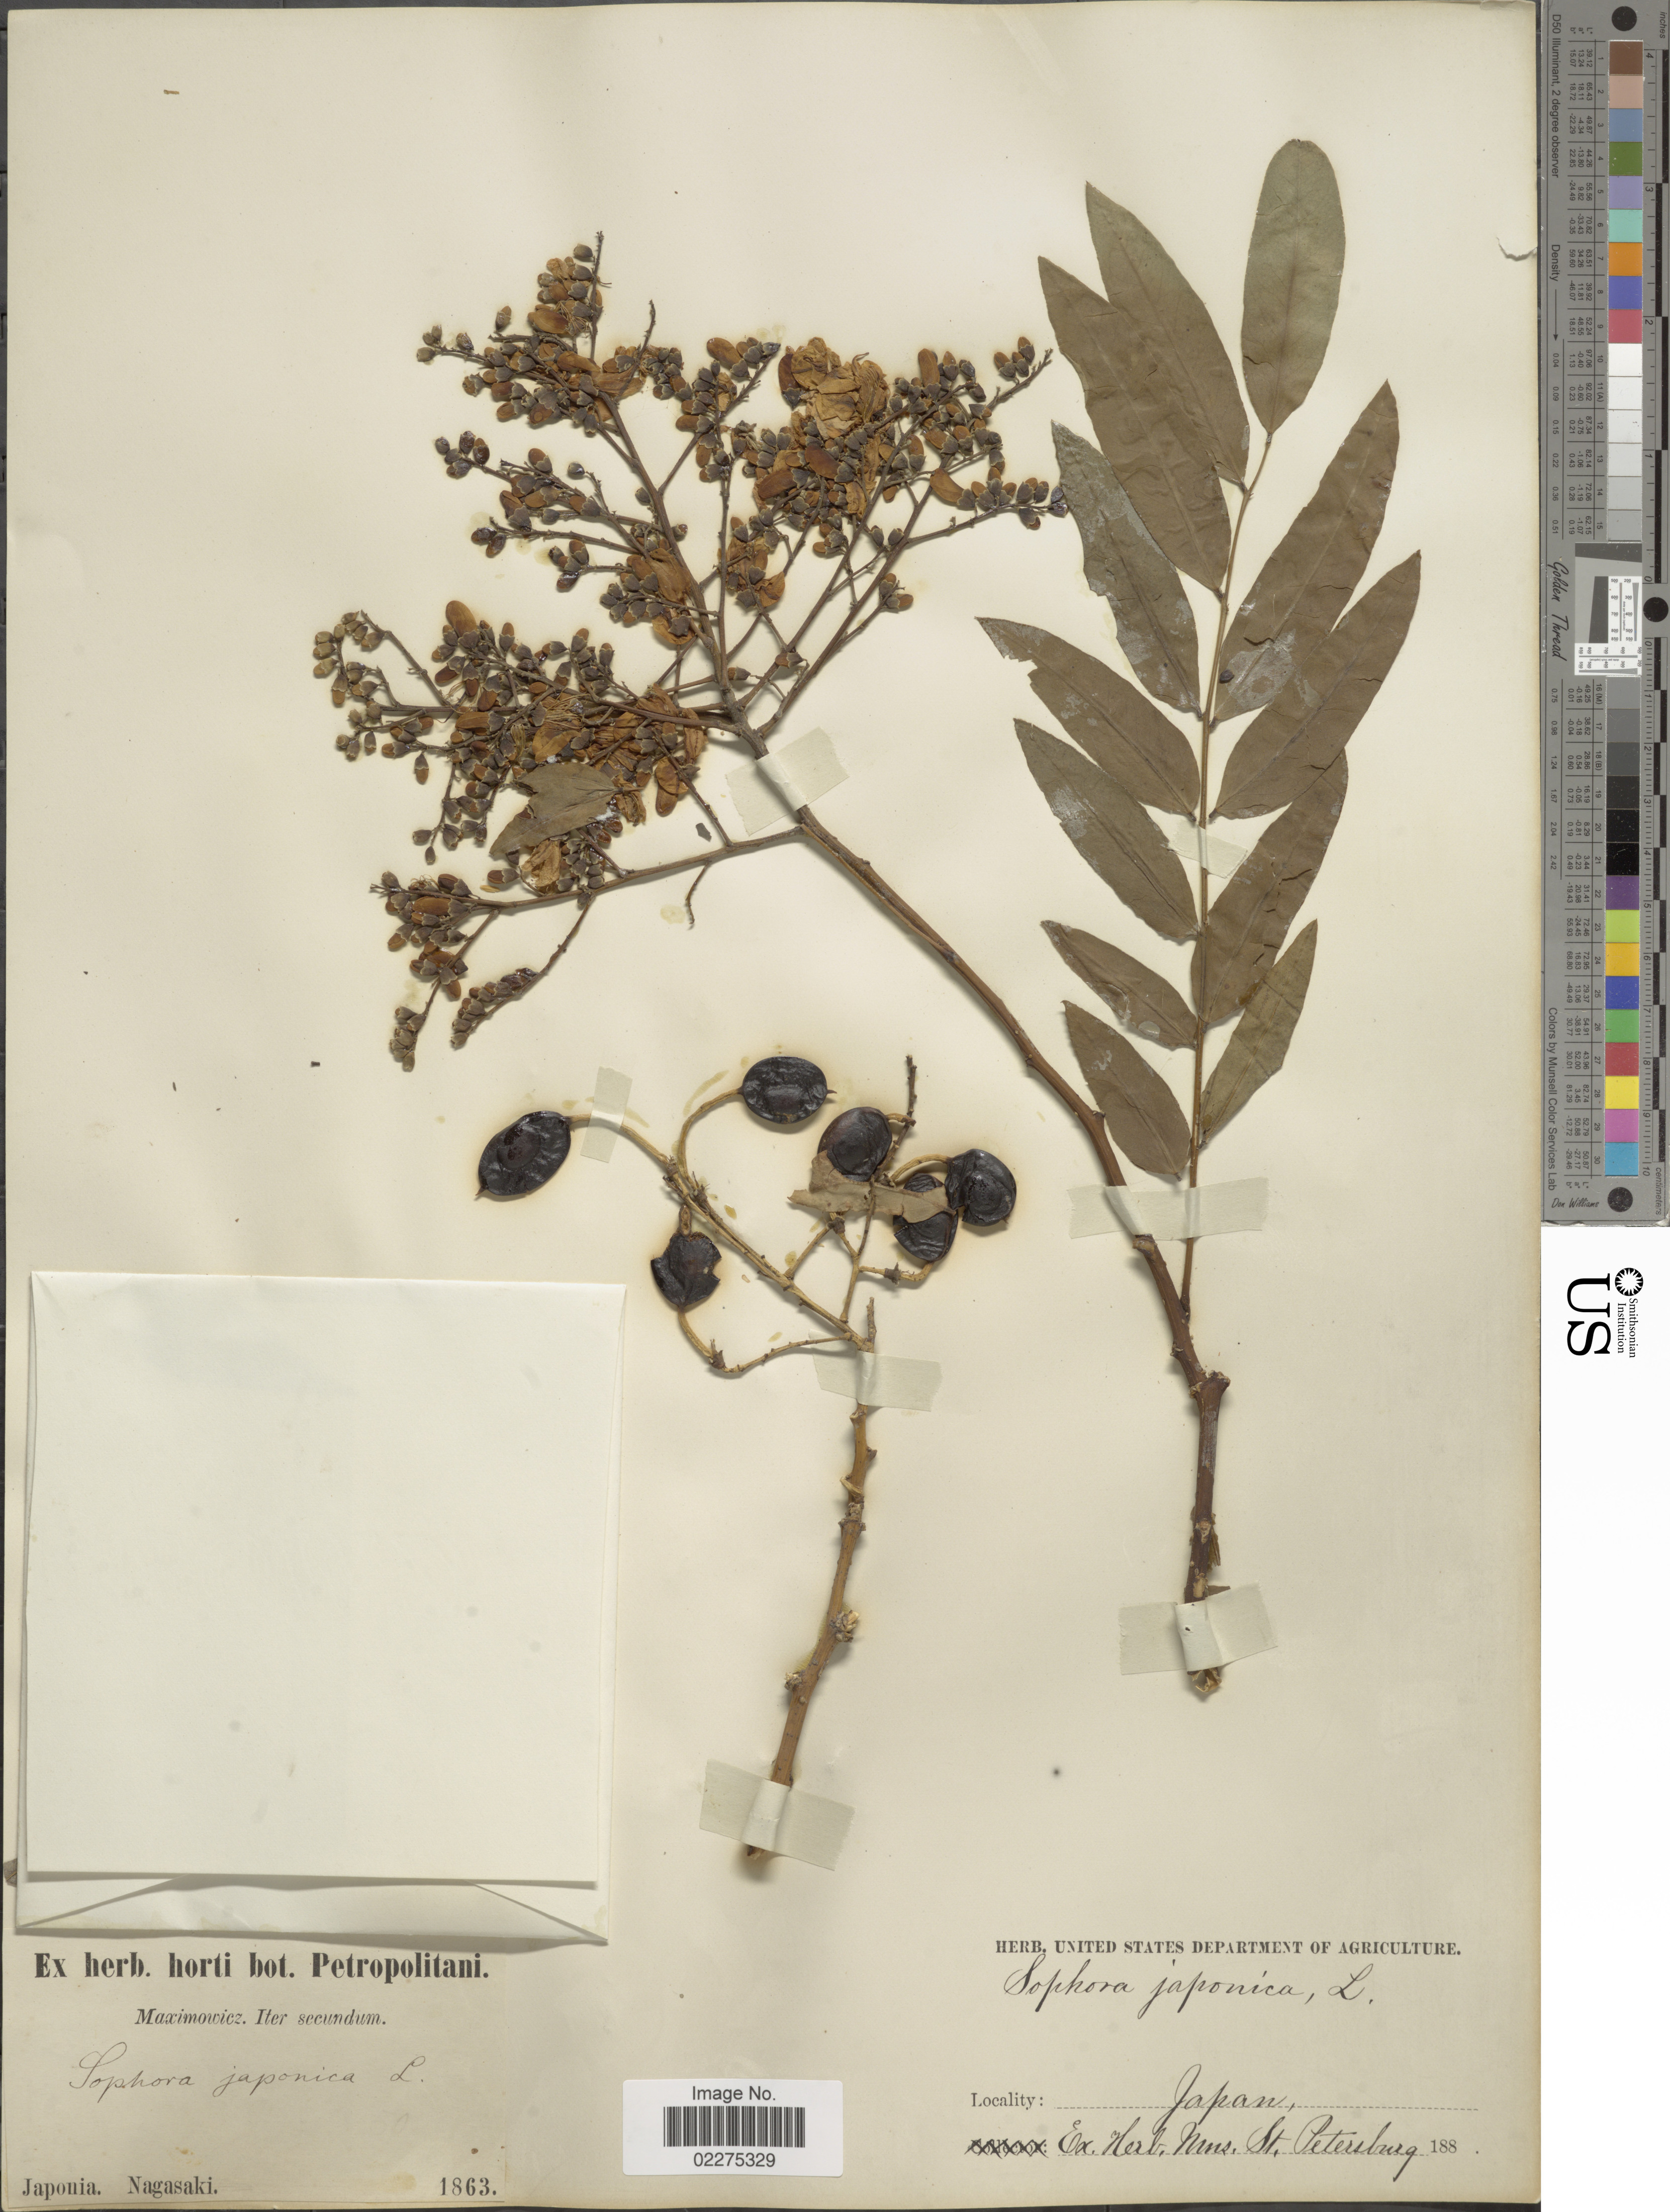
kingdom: Plantae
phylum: Tracheophyta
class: Magnoliopsida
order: Fabales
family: Fabaceae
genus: Sophora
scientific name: Sophora japonica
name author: L.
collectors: Maximowicz, --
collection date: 1863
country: Japan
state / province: Nagasaki